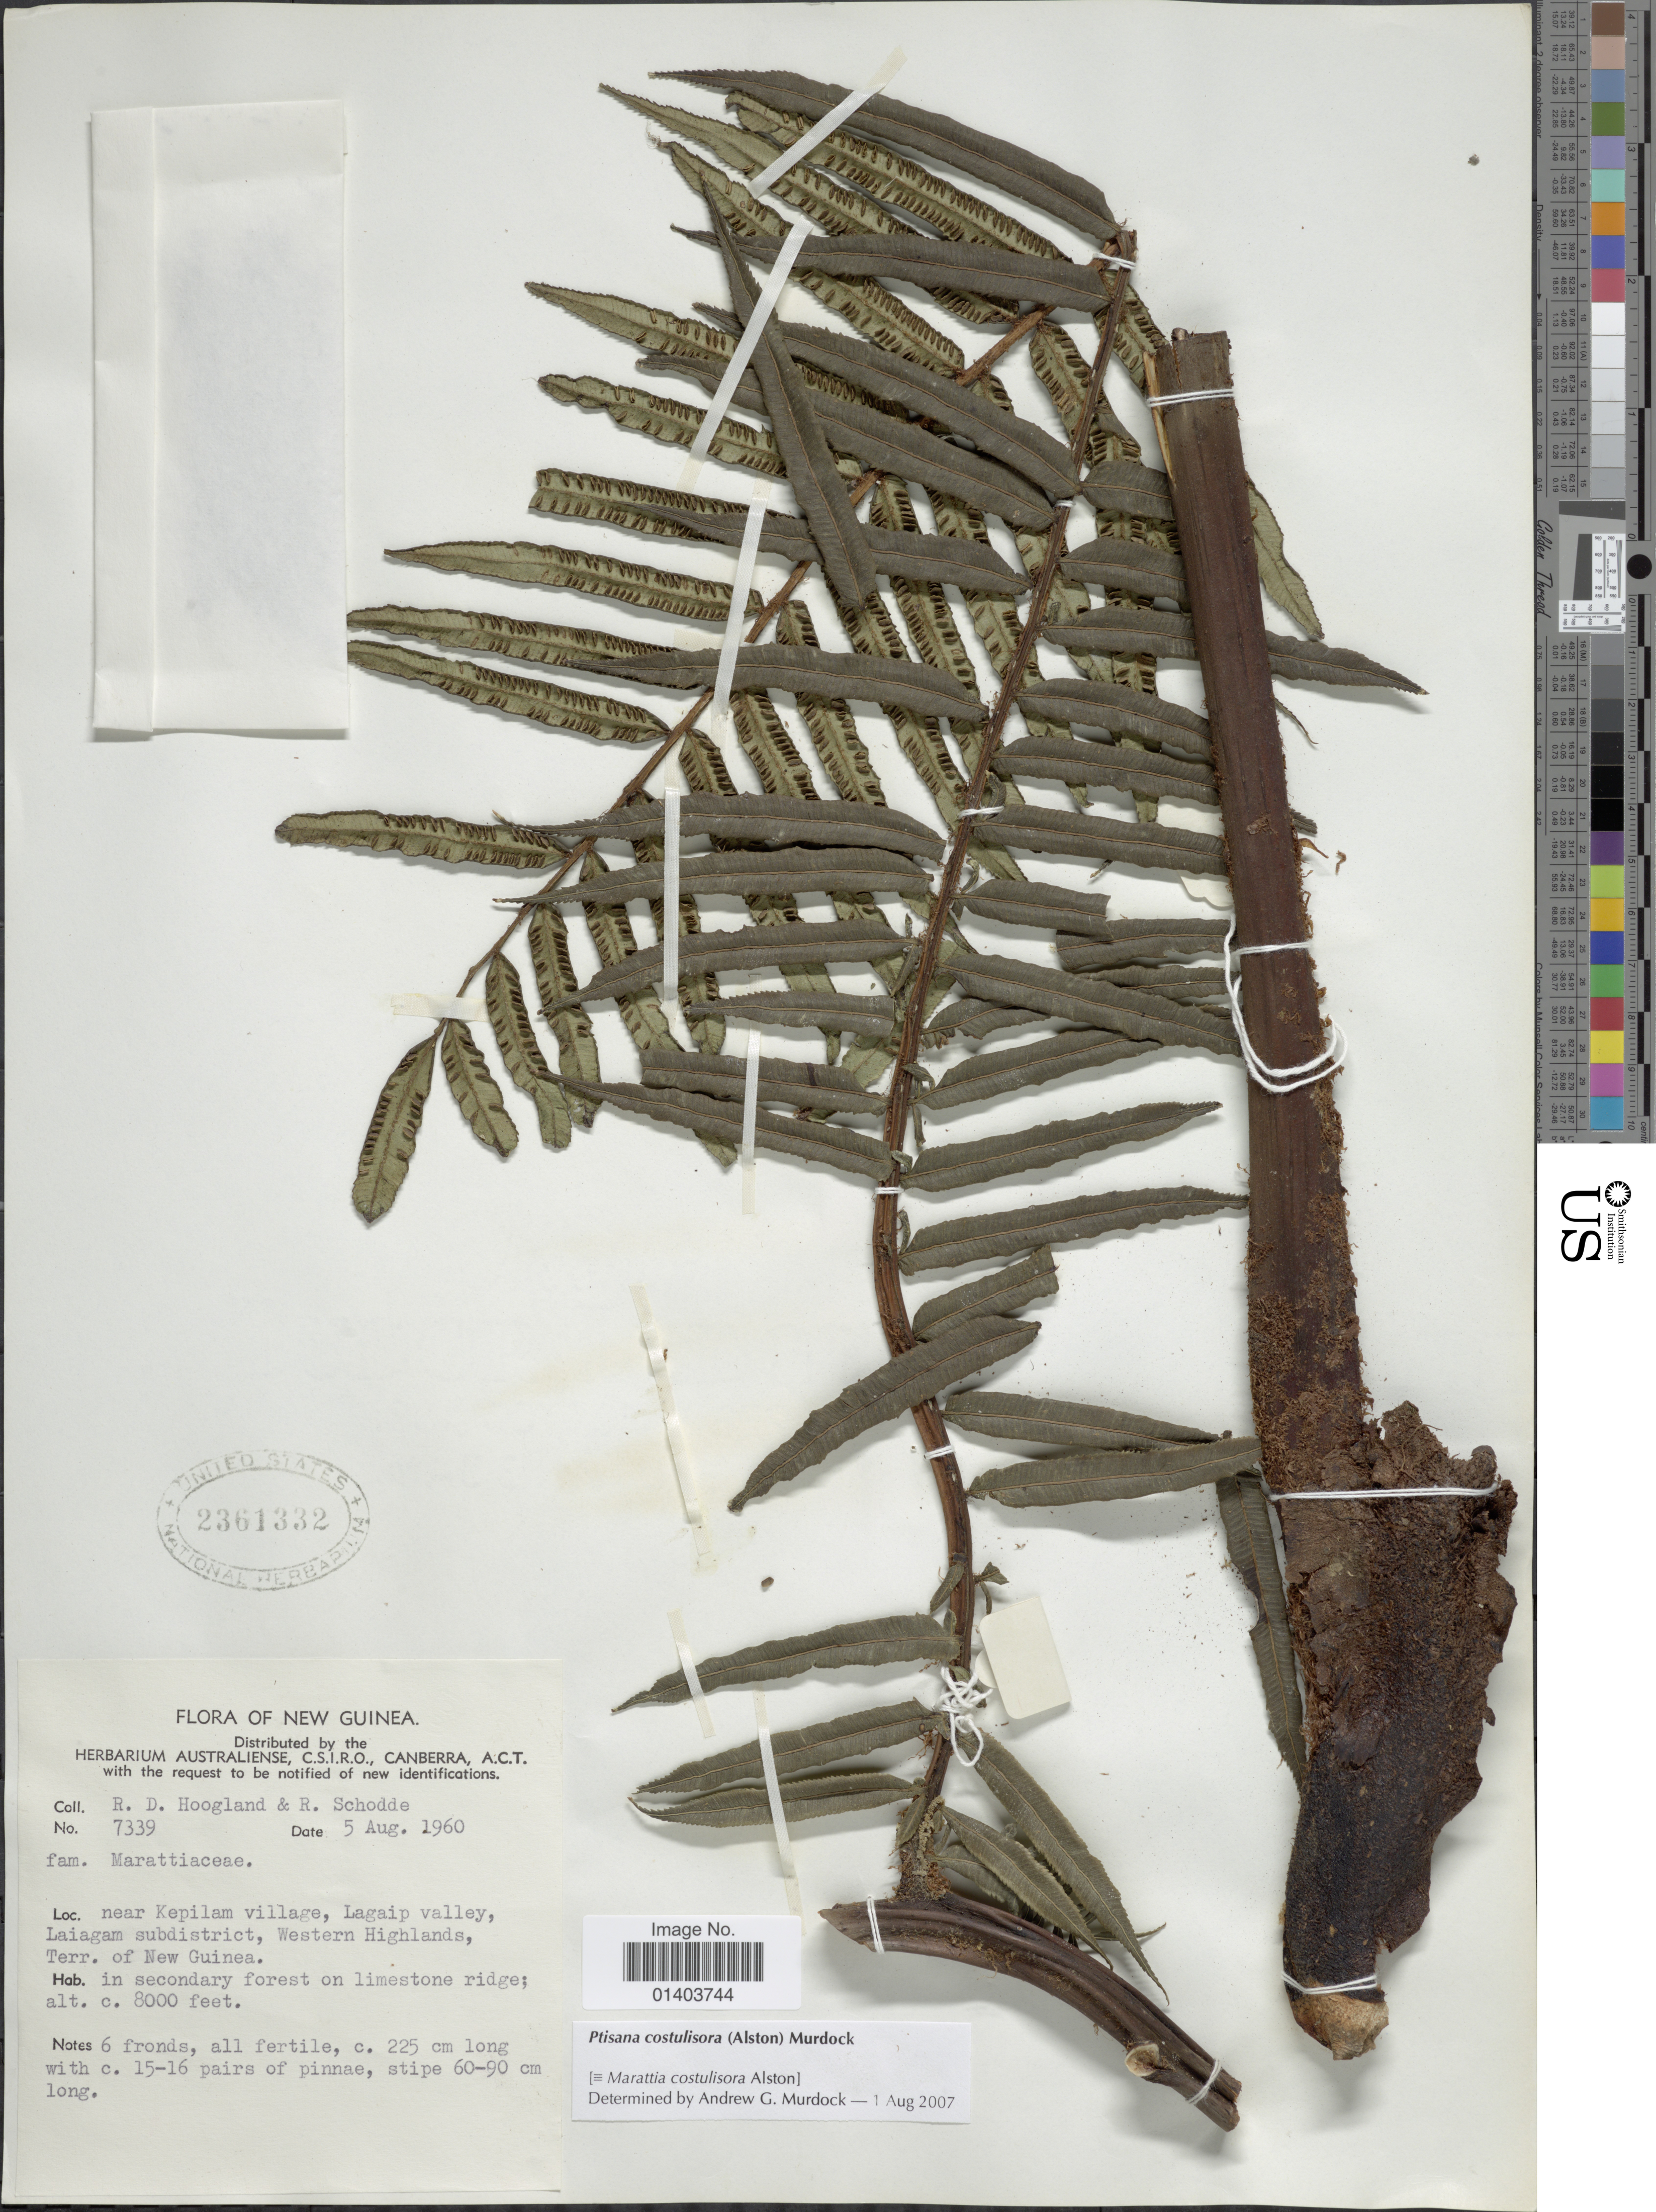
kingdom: Plantae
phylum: Tracheophyta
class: Polypodiopsida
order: Marattiales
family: Marattiaceae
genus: Ptisana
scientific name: Ptisana costulisora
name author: (Alston) Murdock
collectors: R. D. Hoogland & R. Schodde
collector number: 7339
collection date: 1960-08-05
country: Papua New Guinea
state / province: Western Highlands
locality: New Guinea, near Kepilam village, Lagaip valley, Laiagam subdistrict, Terr. of New Guinea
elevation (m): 2438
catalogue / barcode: US 2361332